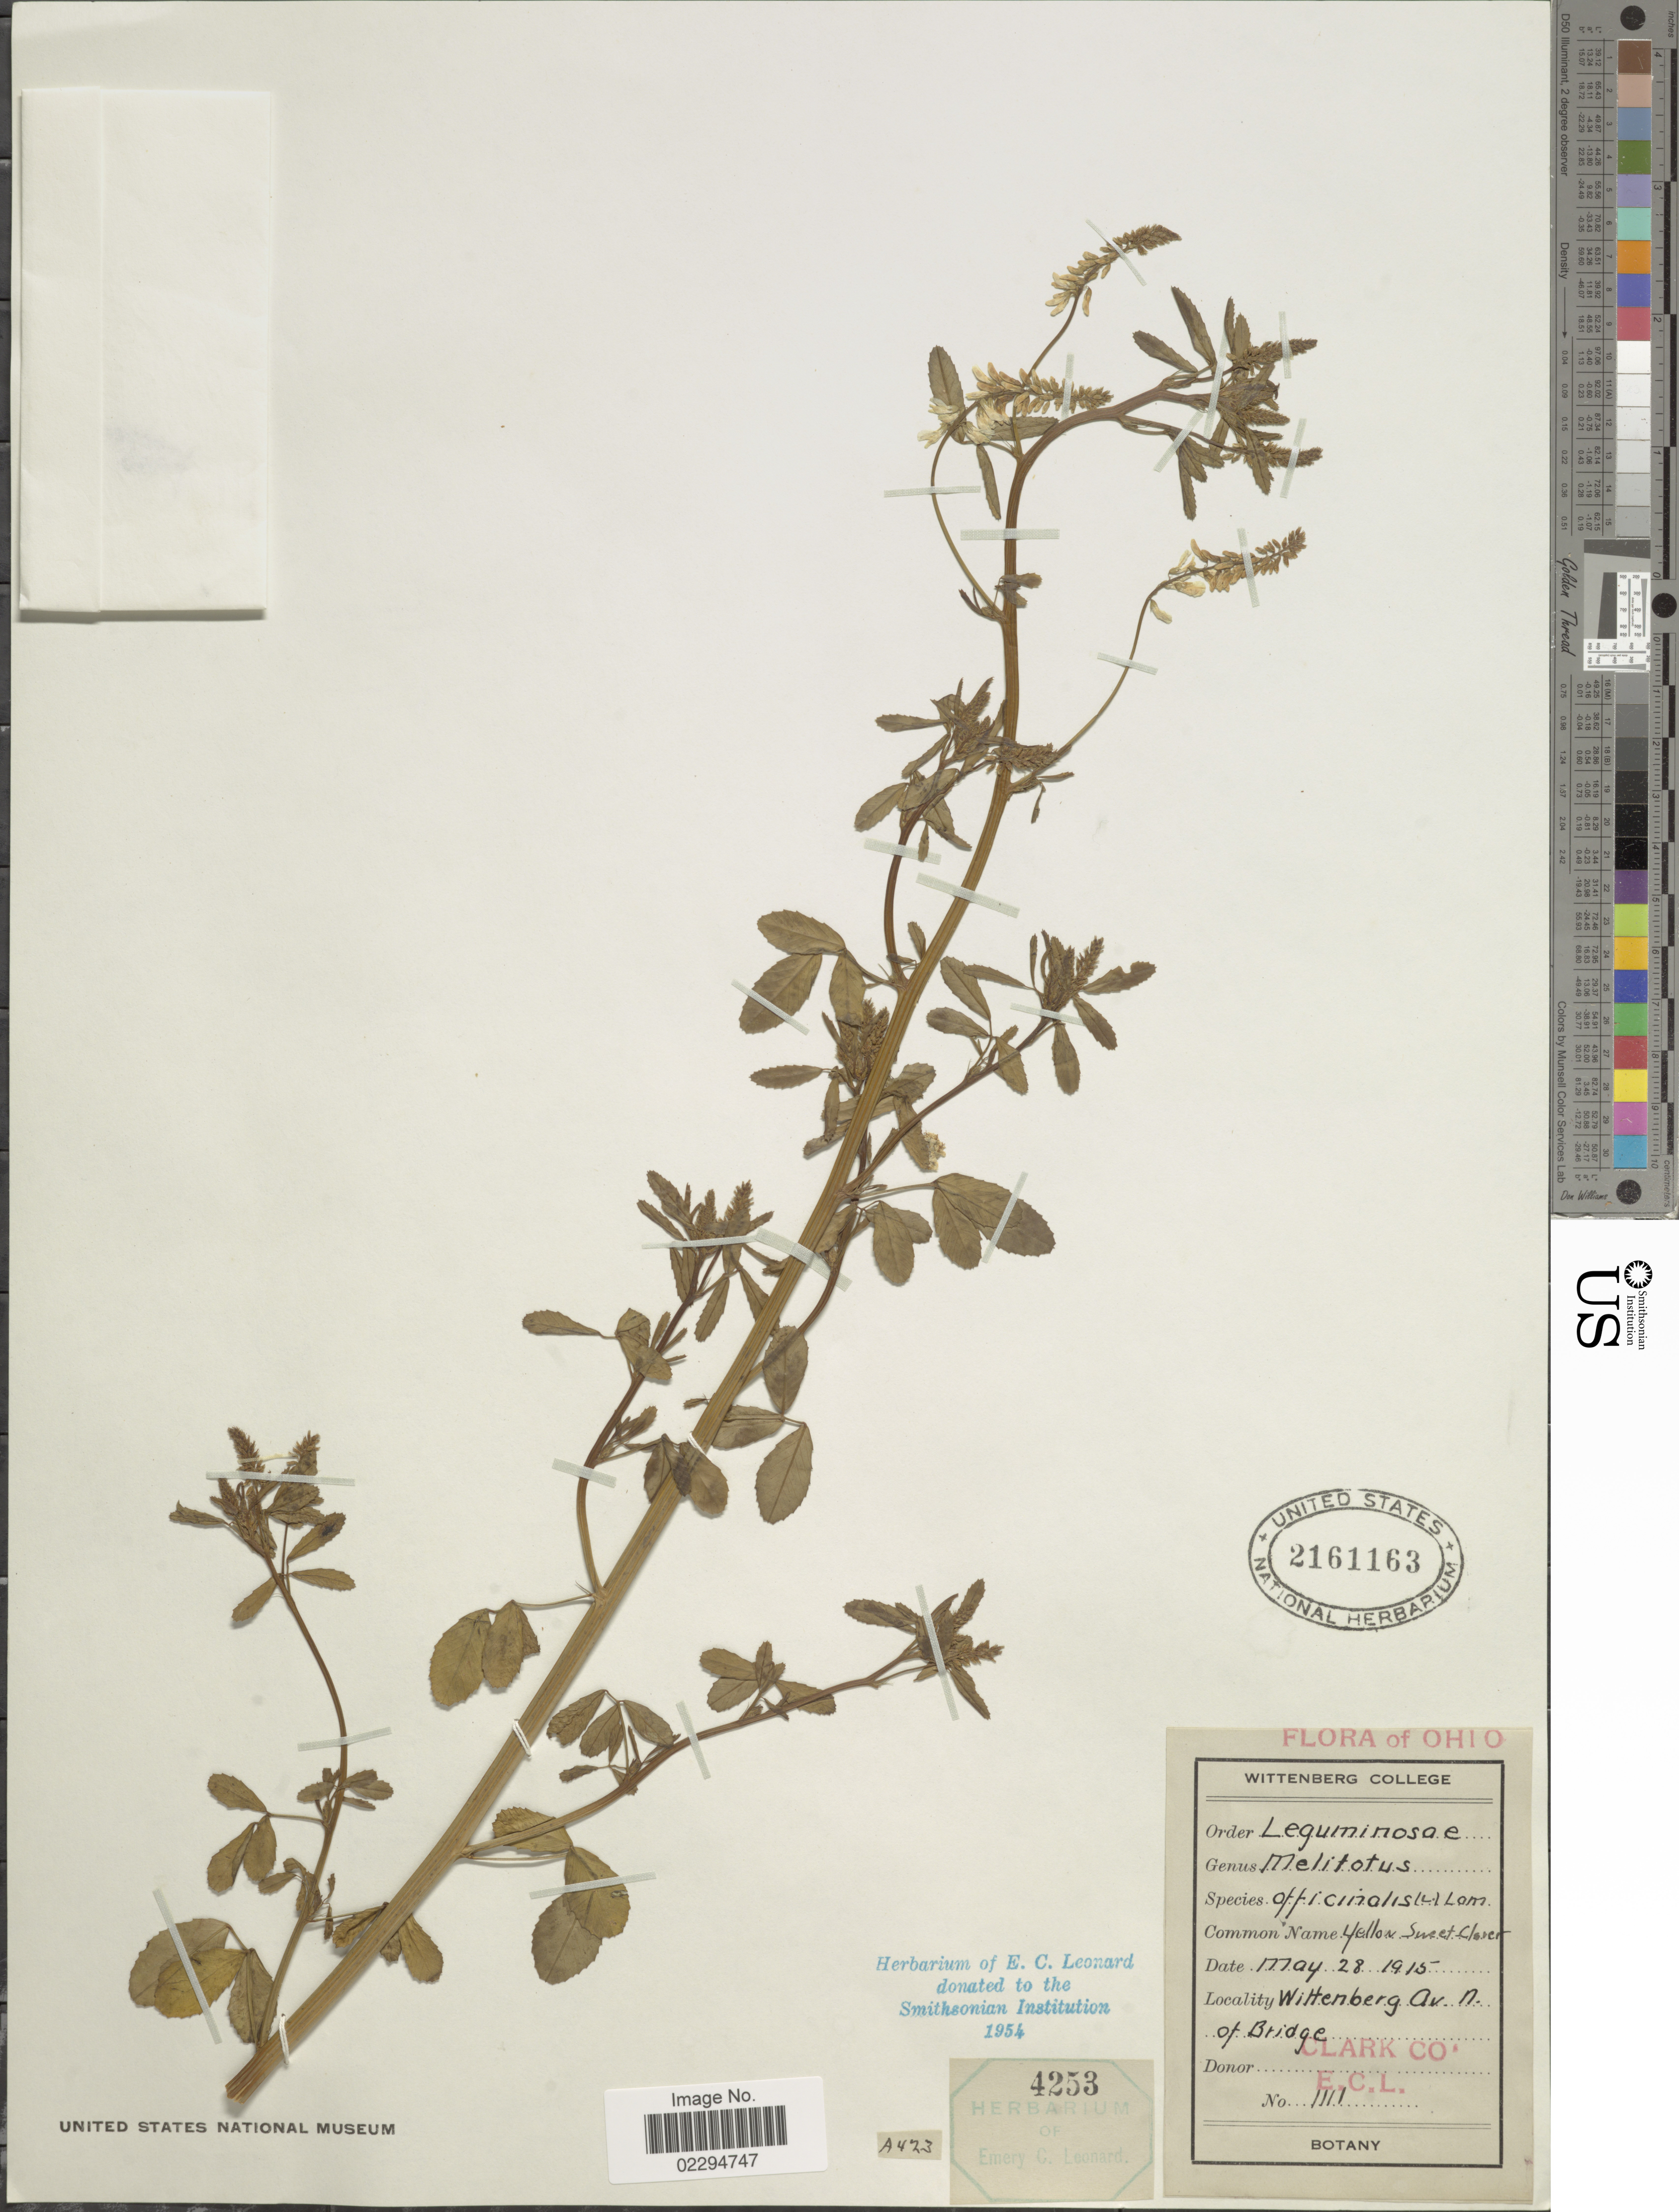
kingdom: Plantae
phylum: Tracheophyta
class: Magnoliopsida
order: Fabales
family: Fabaceae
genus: Melilotus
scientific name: Melilotus officinalis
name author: (L.) Lam.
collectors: E. C. Leonard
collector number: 1111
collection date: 1915-05-28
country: United States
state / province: Ohio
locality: Wittenberg Av. N. of Bridge. Clark Co.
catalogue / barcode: US 2161163